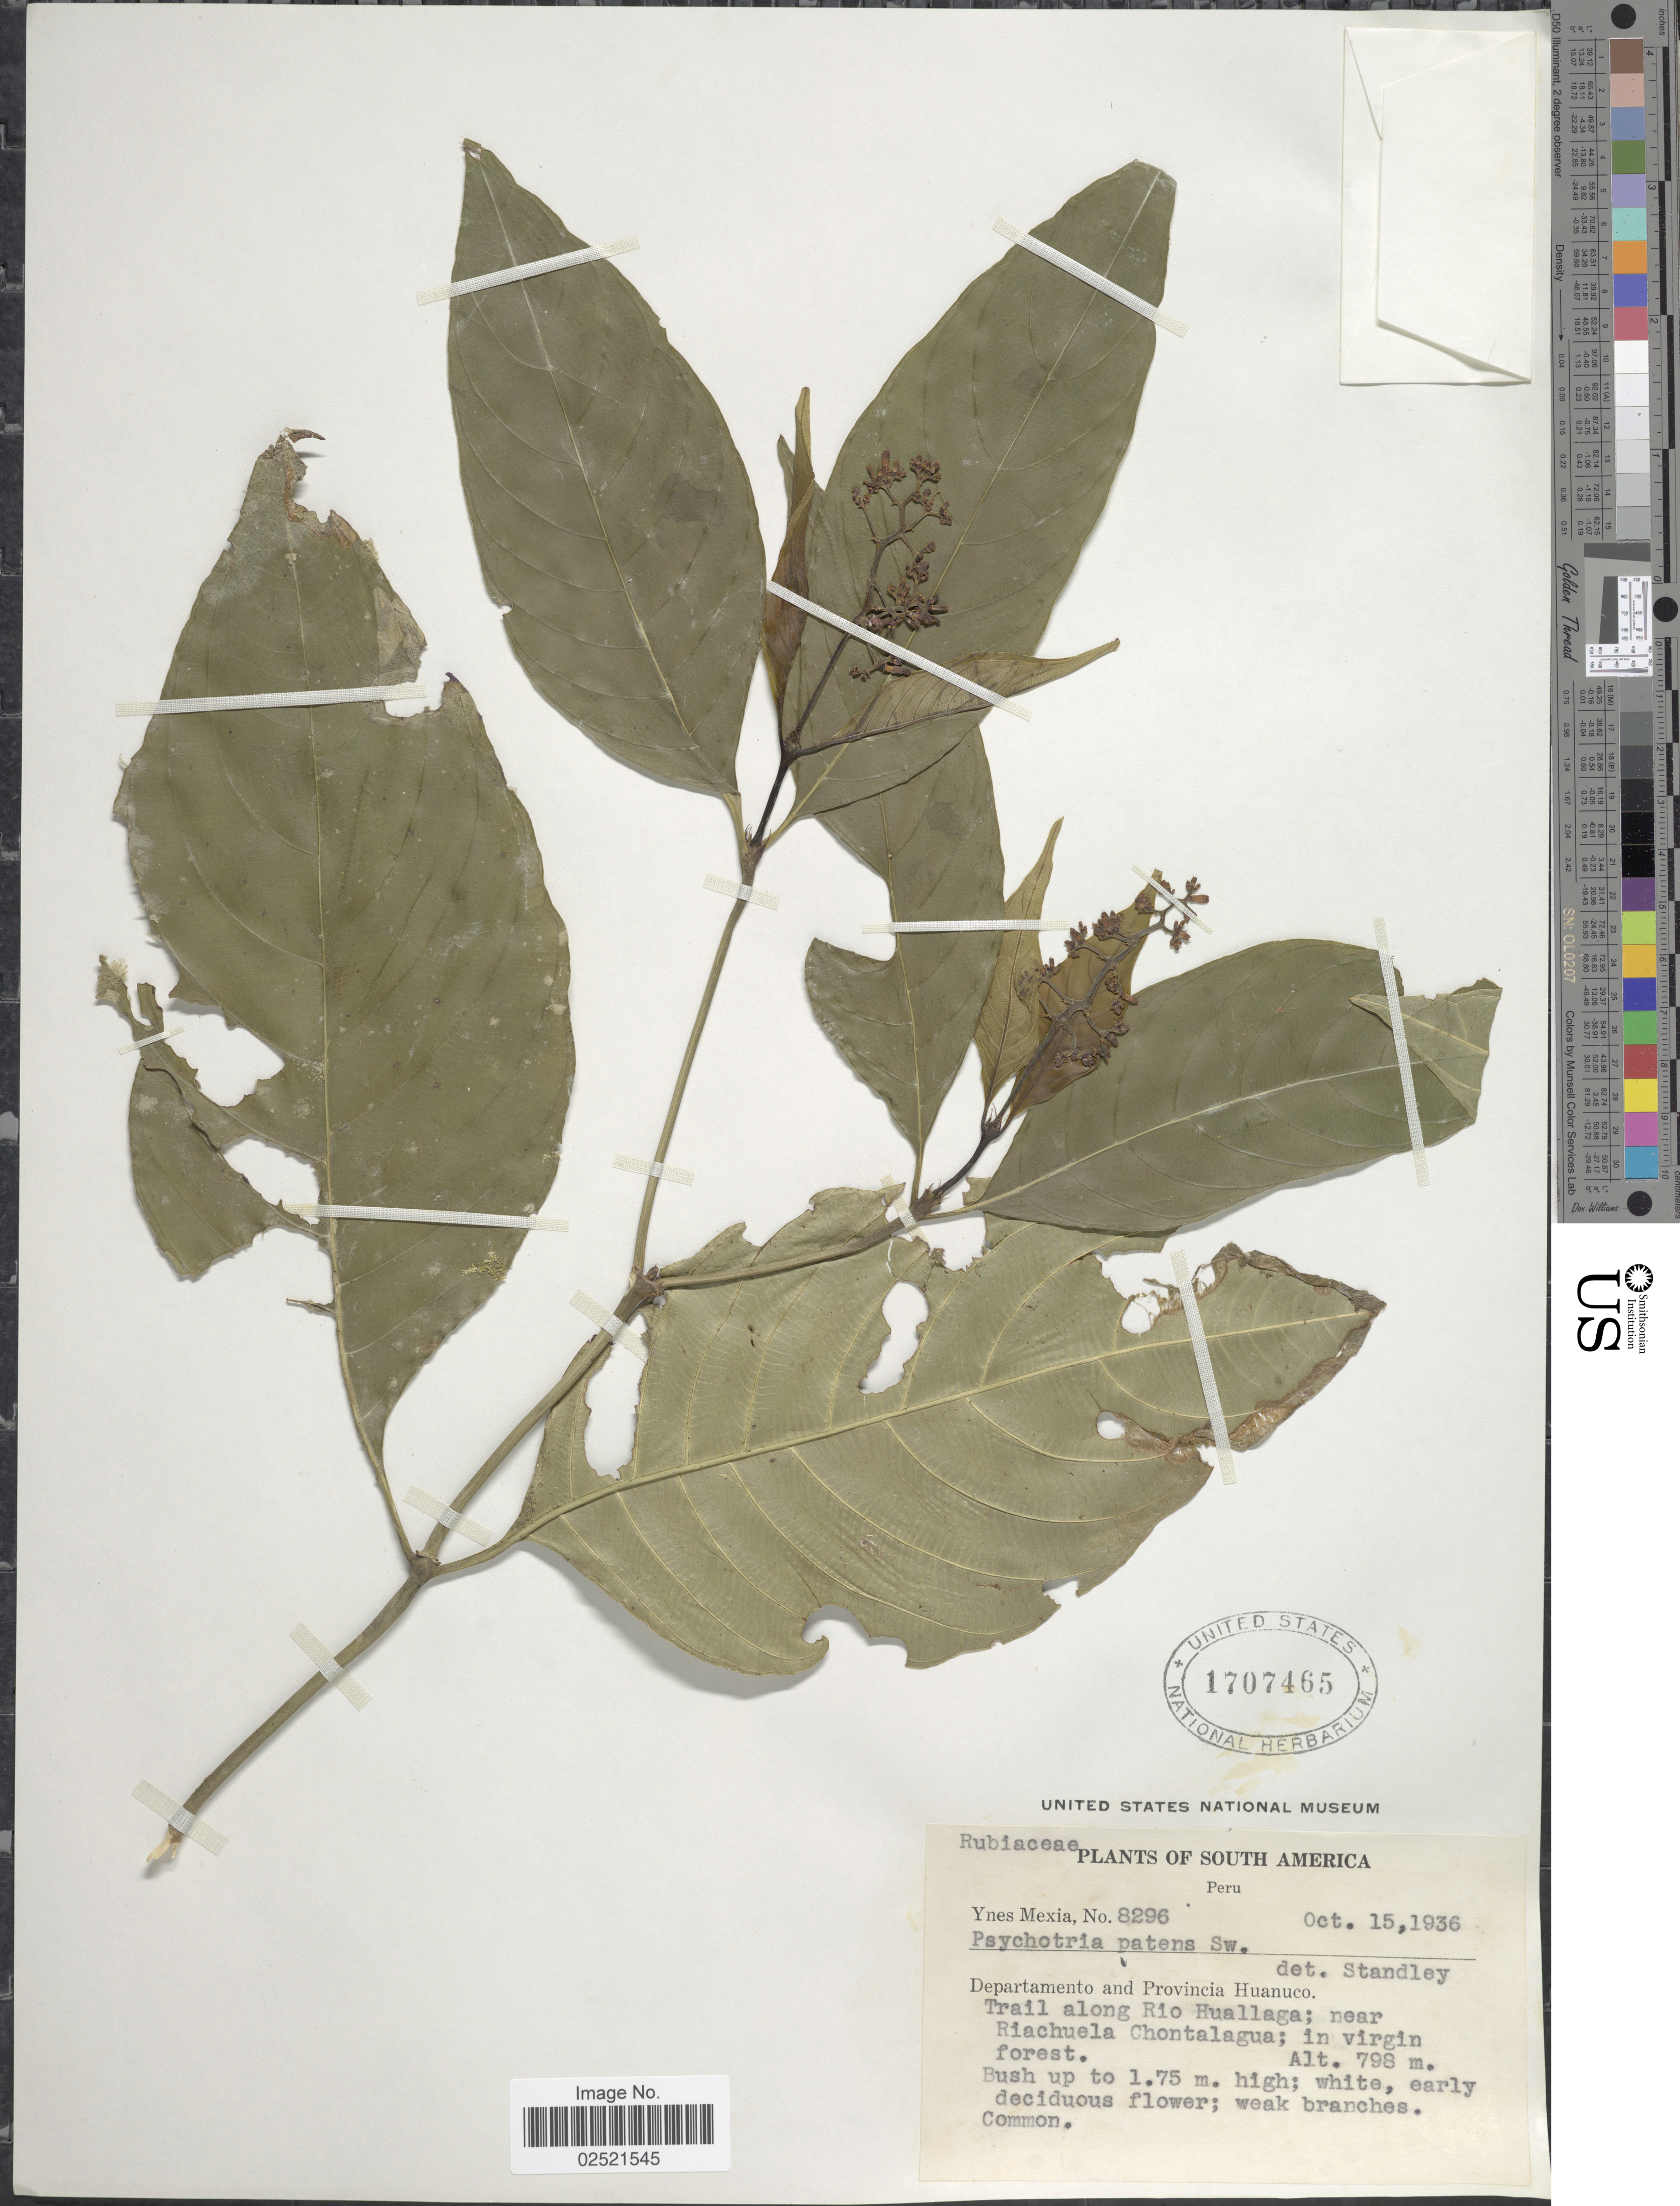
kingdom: Plantae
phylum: Tracheophyta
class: Magnoliopsida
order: Gentianales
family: Rubiaceae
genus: Psychotria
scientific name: Psychotria patens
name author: Sw.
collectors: Y. Mexia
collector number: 8296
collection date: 1936-10-15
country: Peru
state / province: Huánuco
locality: Departamento and Provincia Huanuco, Trail along Rio Huallaga; near Riachuela Chontalagua; in virgin forest.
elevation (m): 798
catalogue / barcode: US 1707465